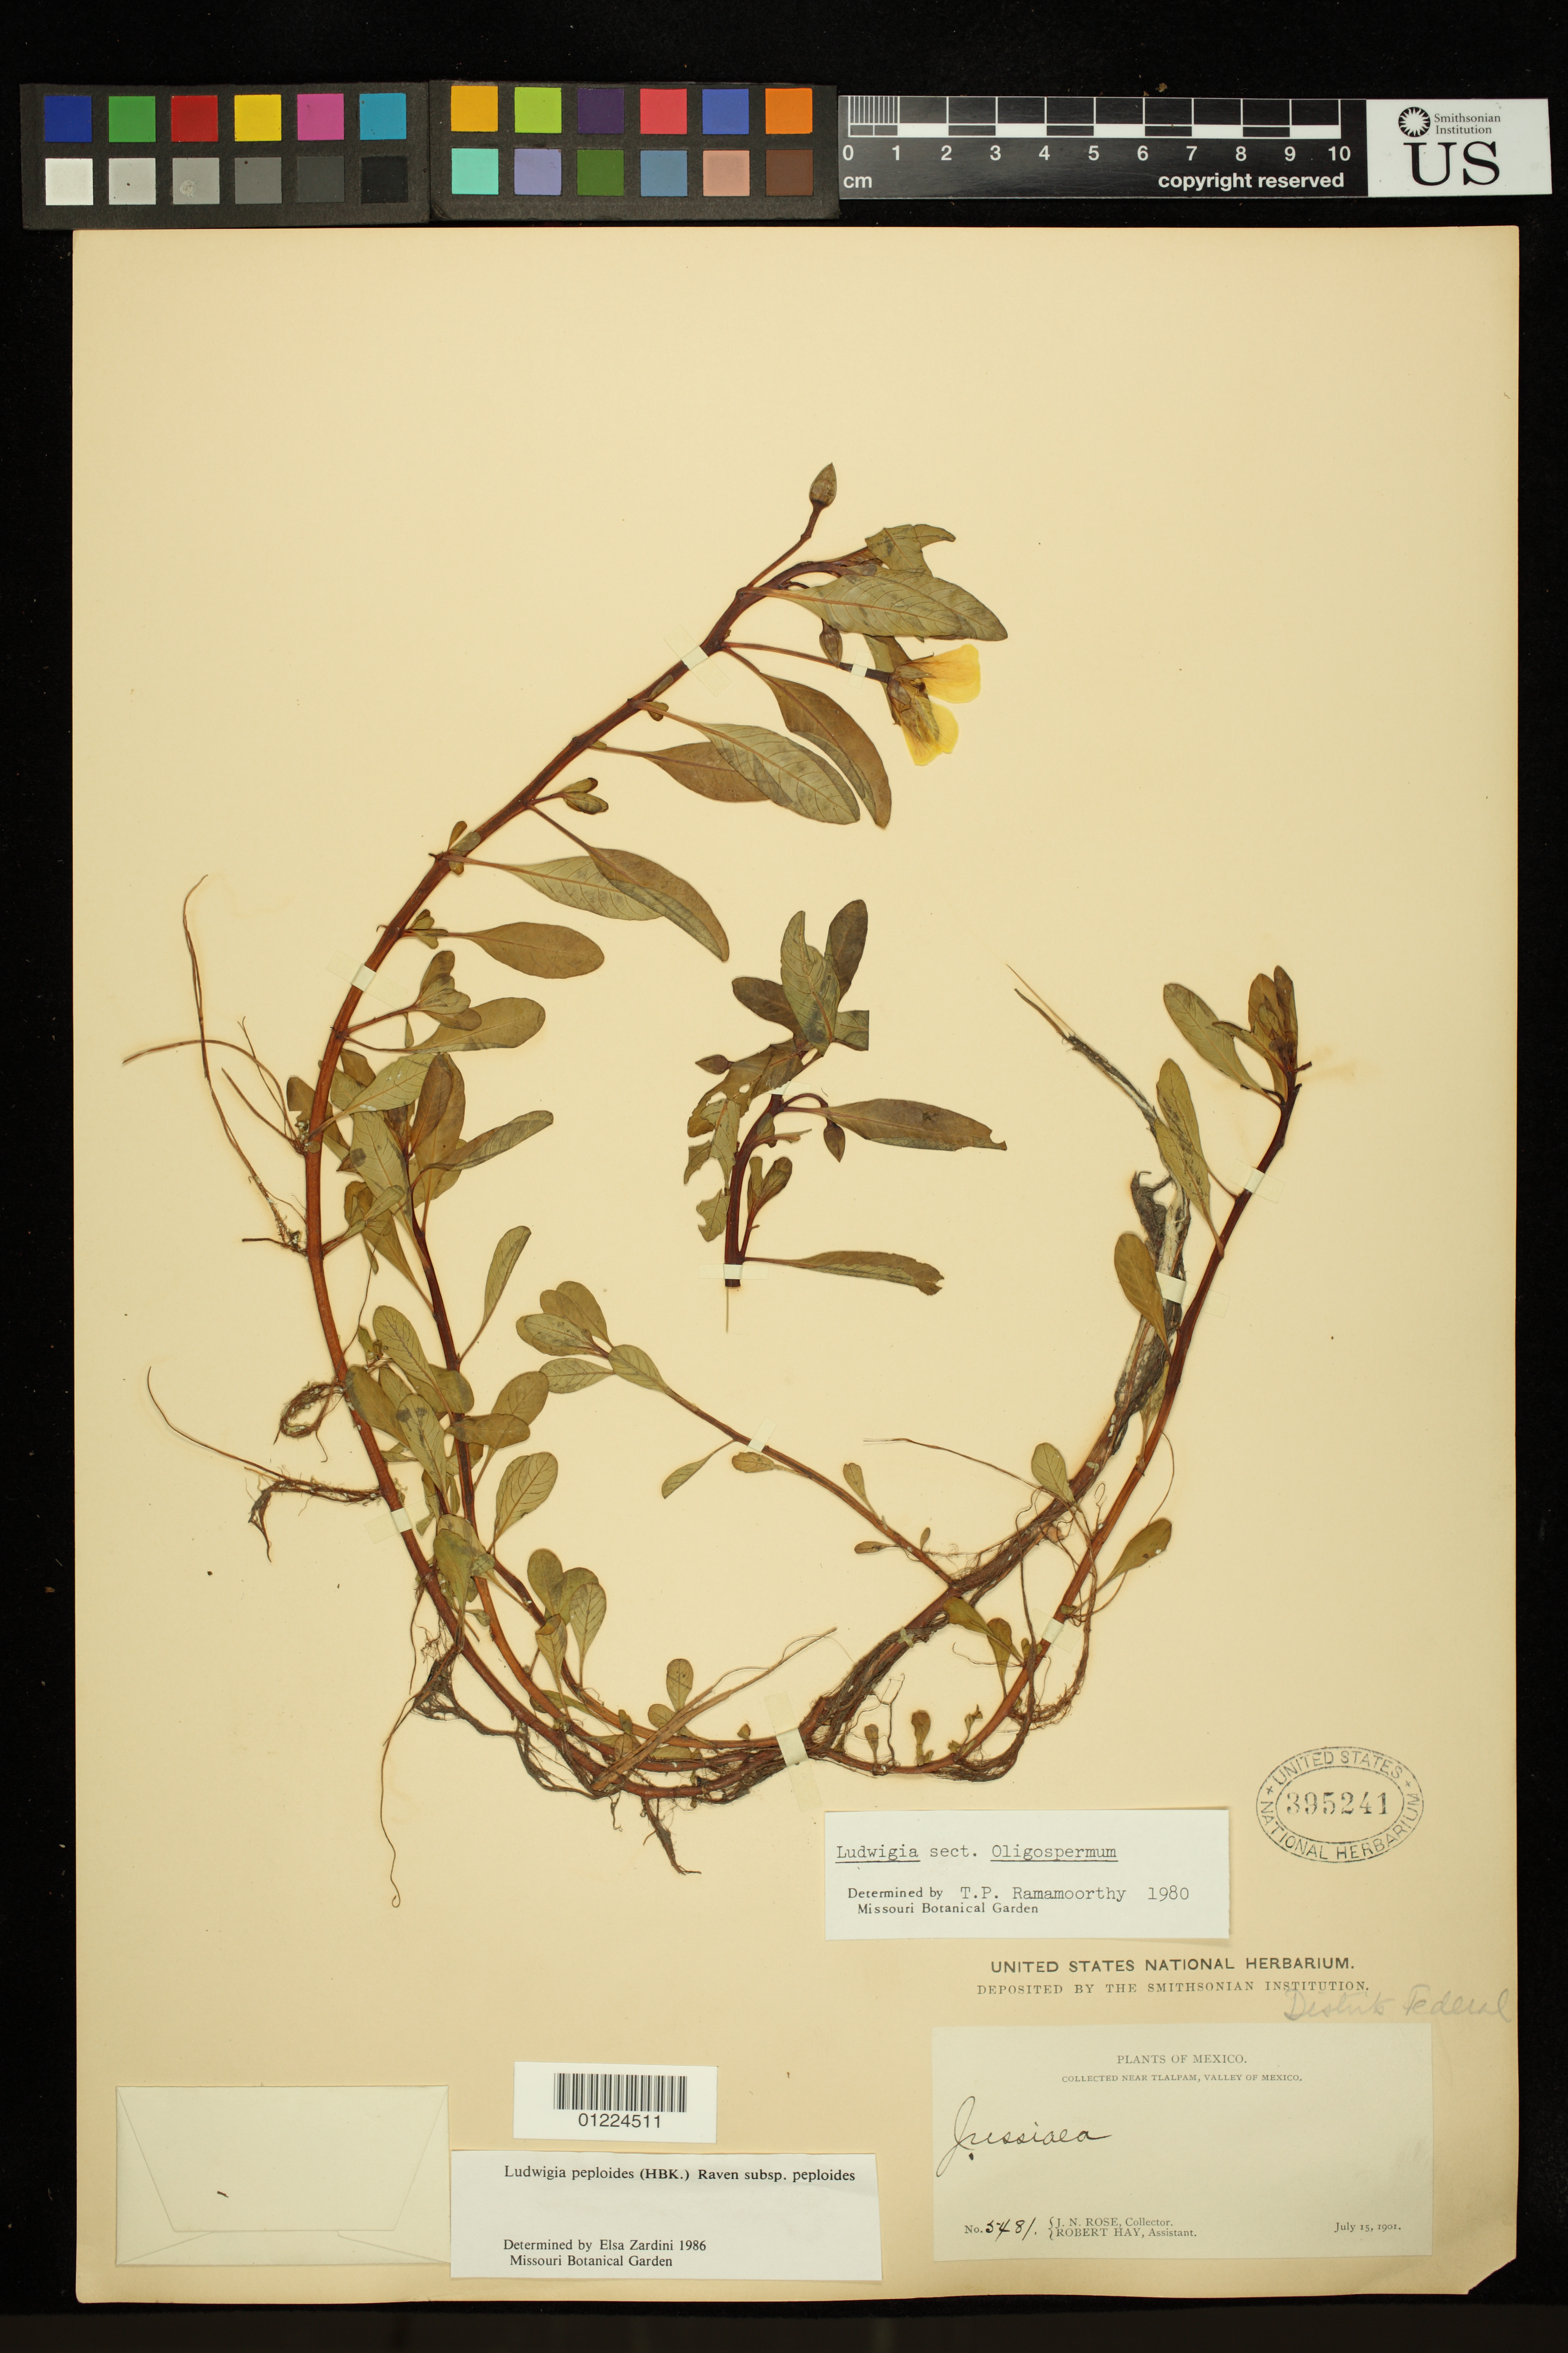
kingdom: Plantae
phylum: Tracheophyta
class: Magnoliopsida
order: Myrtales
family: Onagraceae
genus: Ludwigia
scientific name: Ludwigia peploides subsp. peploides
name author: (Kunth) P.H. Raven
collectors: J. N. Rose & R. Hay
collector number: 5481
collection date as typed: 15 Jul 1901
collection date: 1901-07-15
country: Mexico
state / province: Distrito Federal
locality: Near Tlalpam, Valley of Mexico.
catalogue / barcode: US 395241